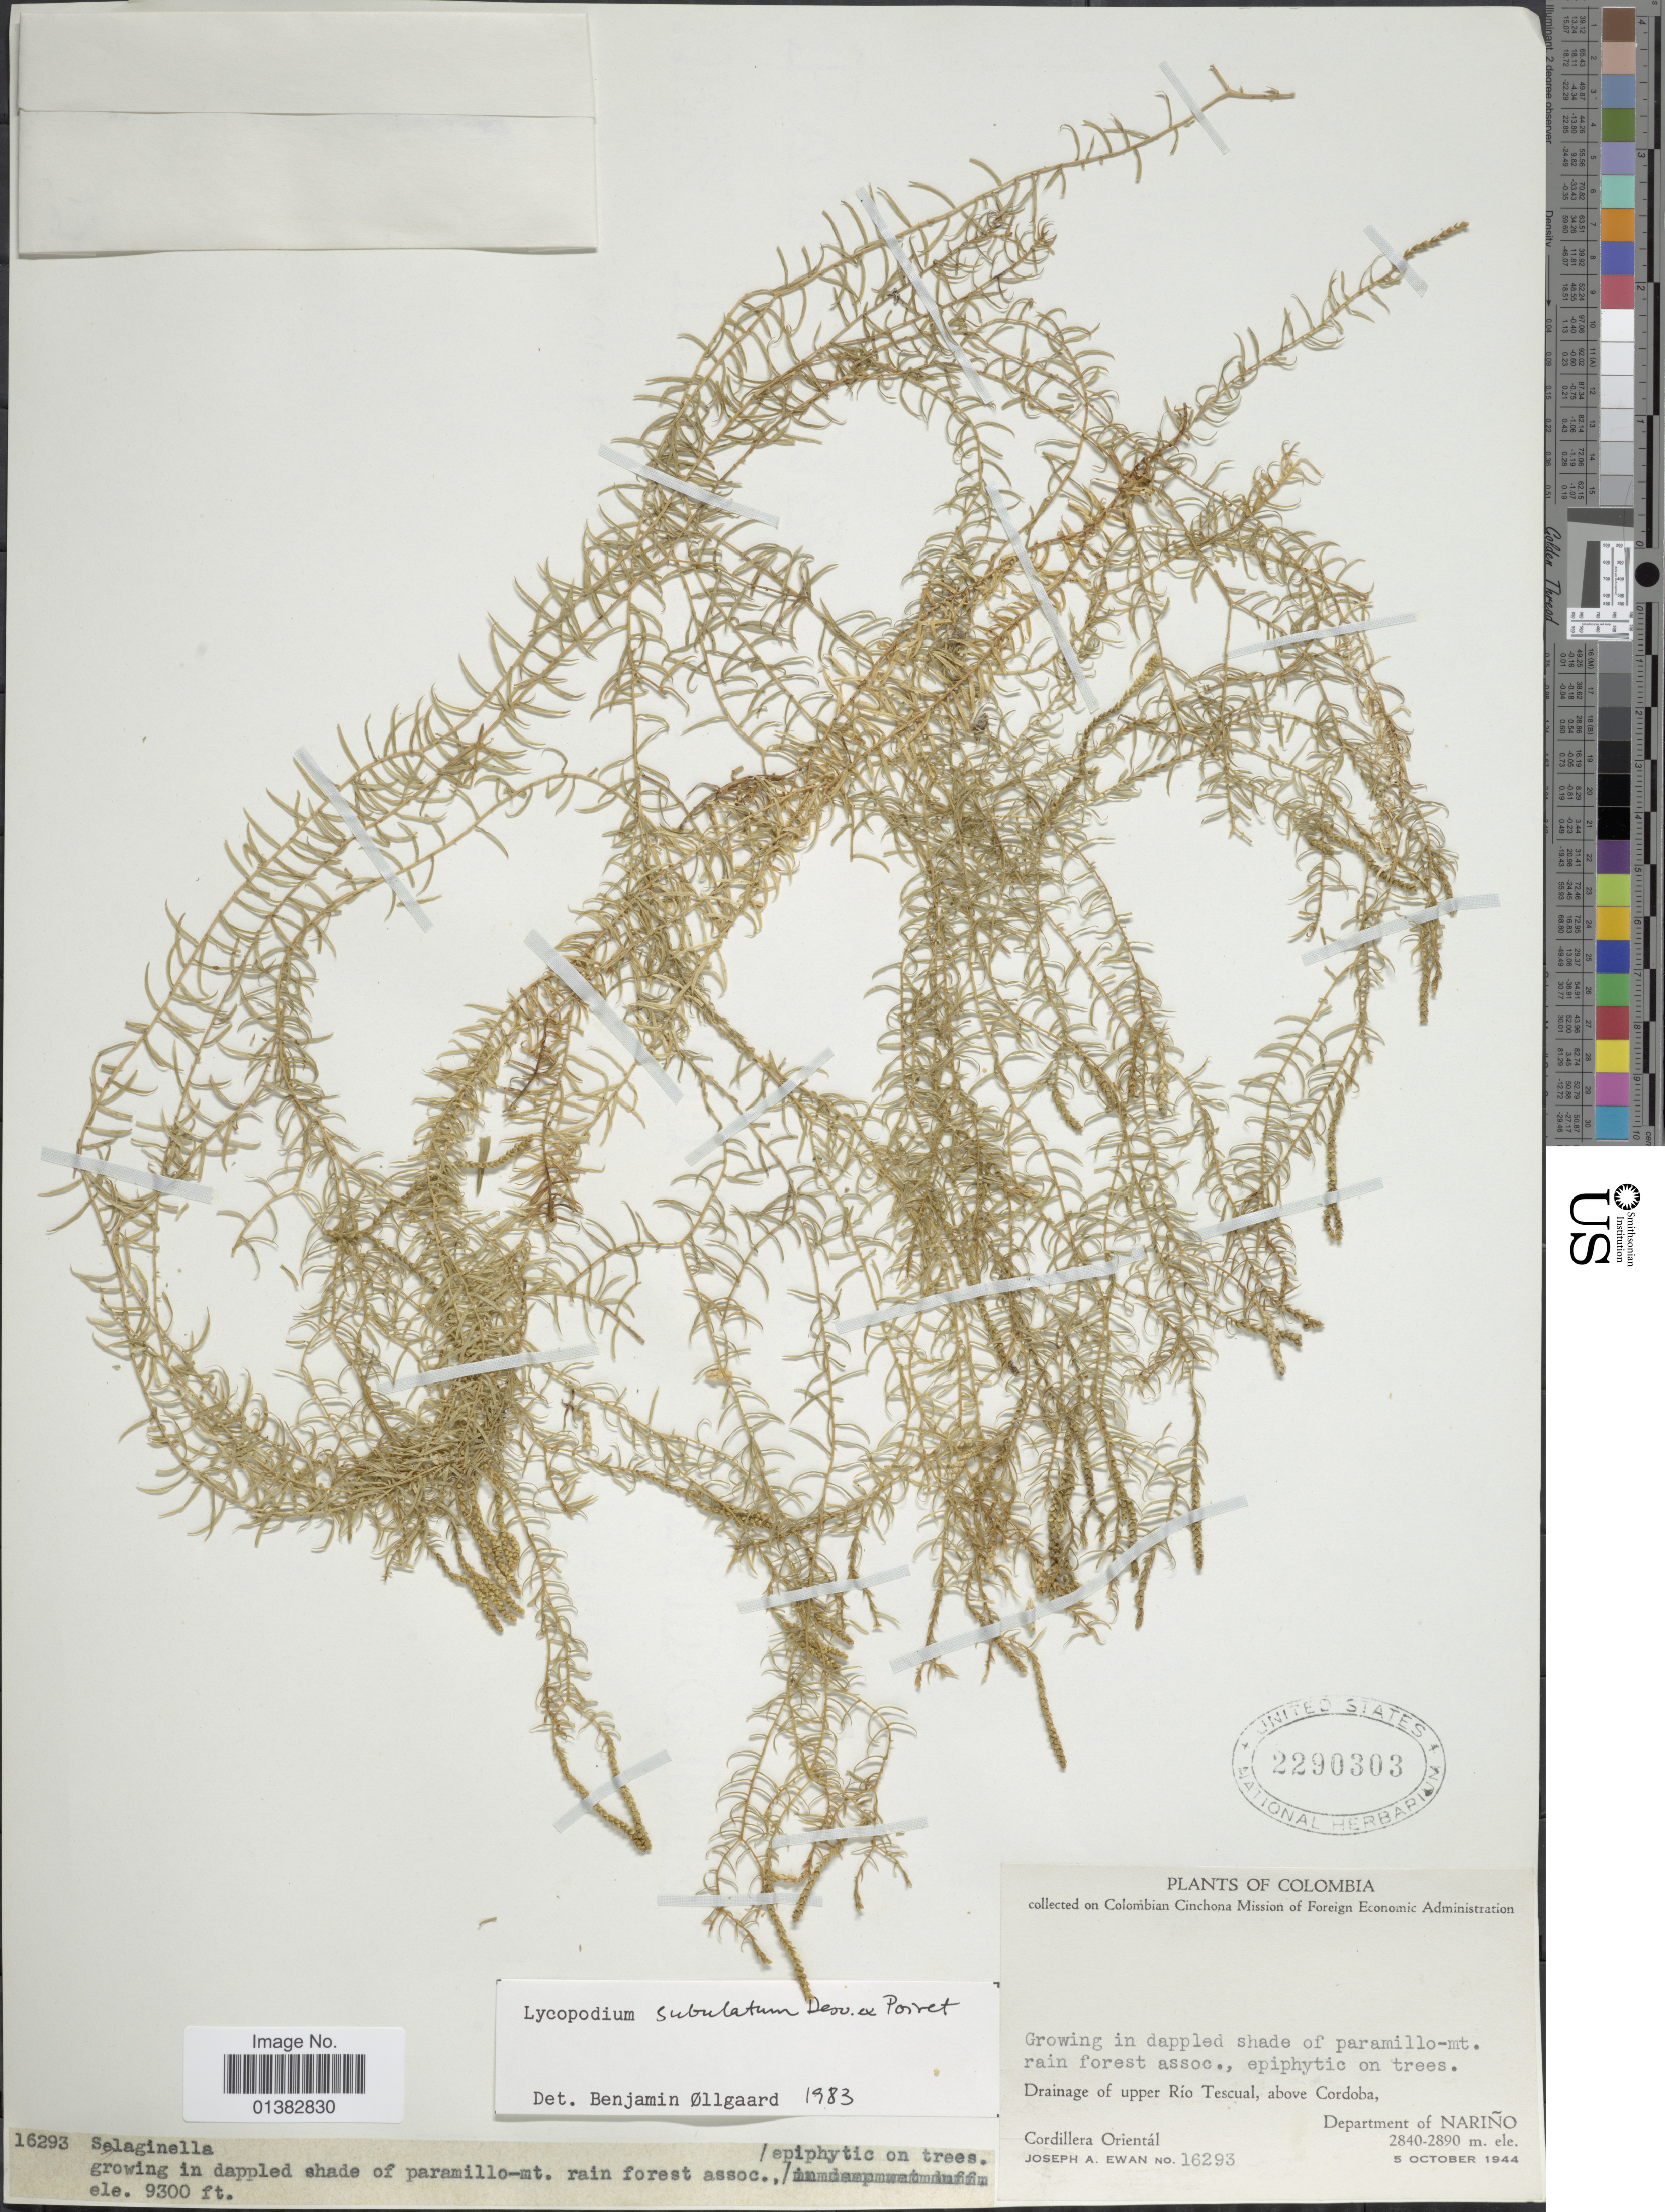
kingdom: Plantae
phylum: Tracheophyta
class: Lycopodiopsida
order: Lycopodiales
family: Lycopodiaceae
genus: Phlegmariurus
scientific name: Phlegmariurus subulatus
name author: (Desv. ex Poir.) B. Øllg.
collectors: J. A. Ewan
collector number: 16293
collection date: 1944-10-05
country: Colombia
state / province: Nariño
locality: Drainage of upper Río Tescual, above Cordoba, Cordillera Orientál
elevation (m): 2840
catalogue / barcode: US 2290303